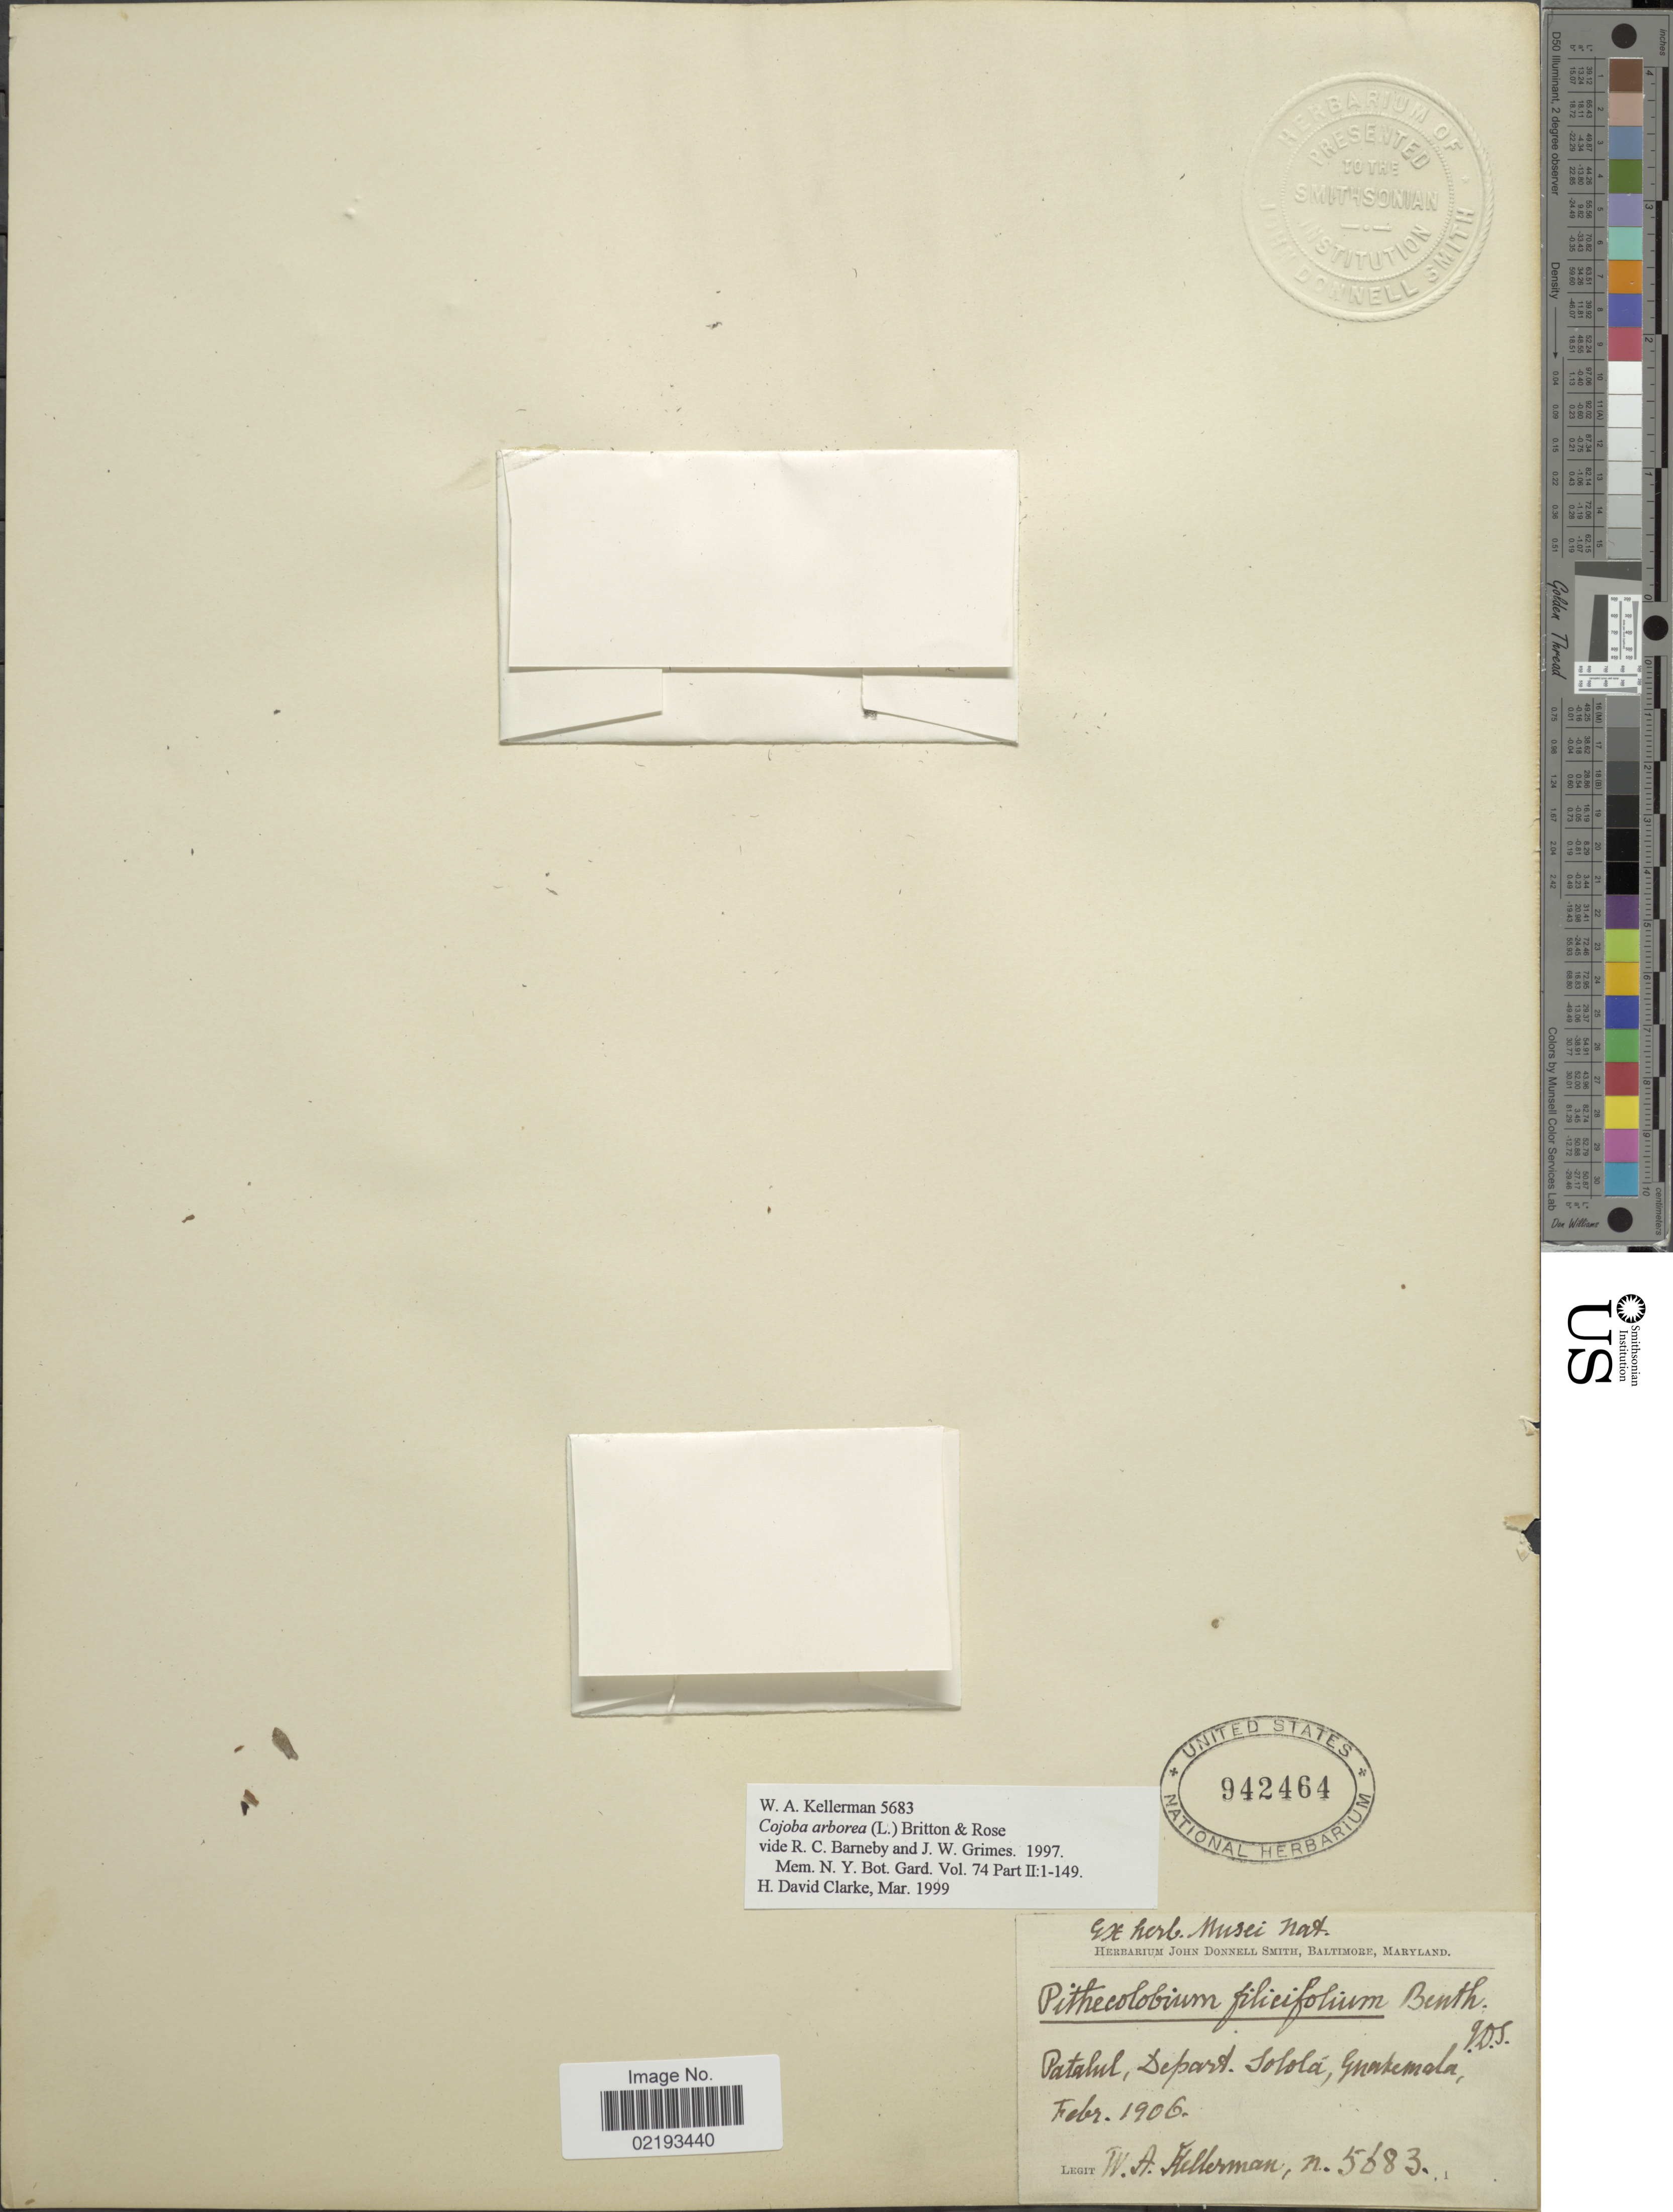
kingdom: Plantae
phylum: Tracheophyta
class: Magnoliopsida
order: Fabales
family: Fabaceae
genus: Cojoba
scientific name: Cojoba arborea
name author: (L.) Britton & Rose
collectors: W. Kellerman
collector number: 5683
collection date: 1906-02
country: Guatemala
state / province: Sololá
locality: Patalul, Depart. Sololá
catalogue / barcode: US 942464